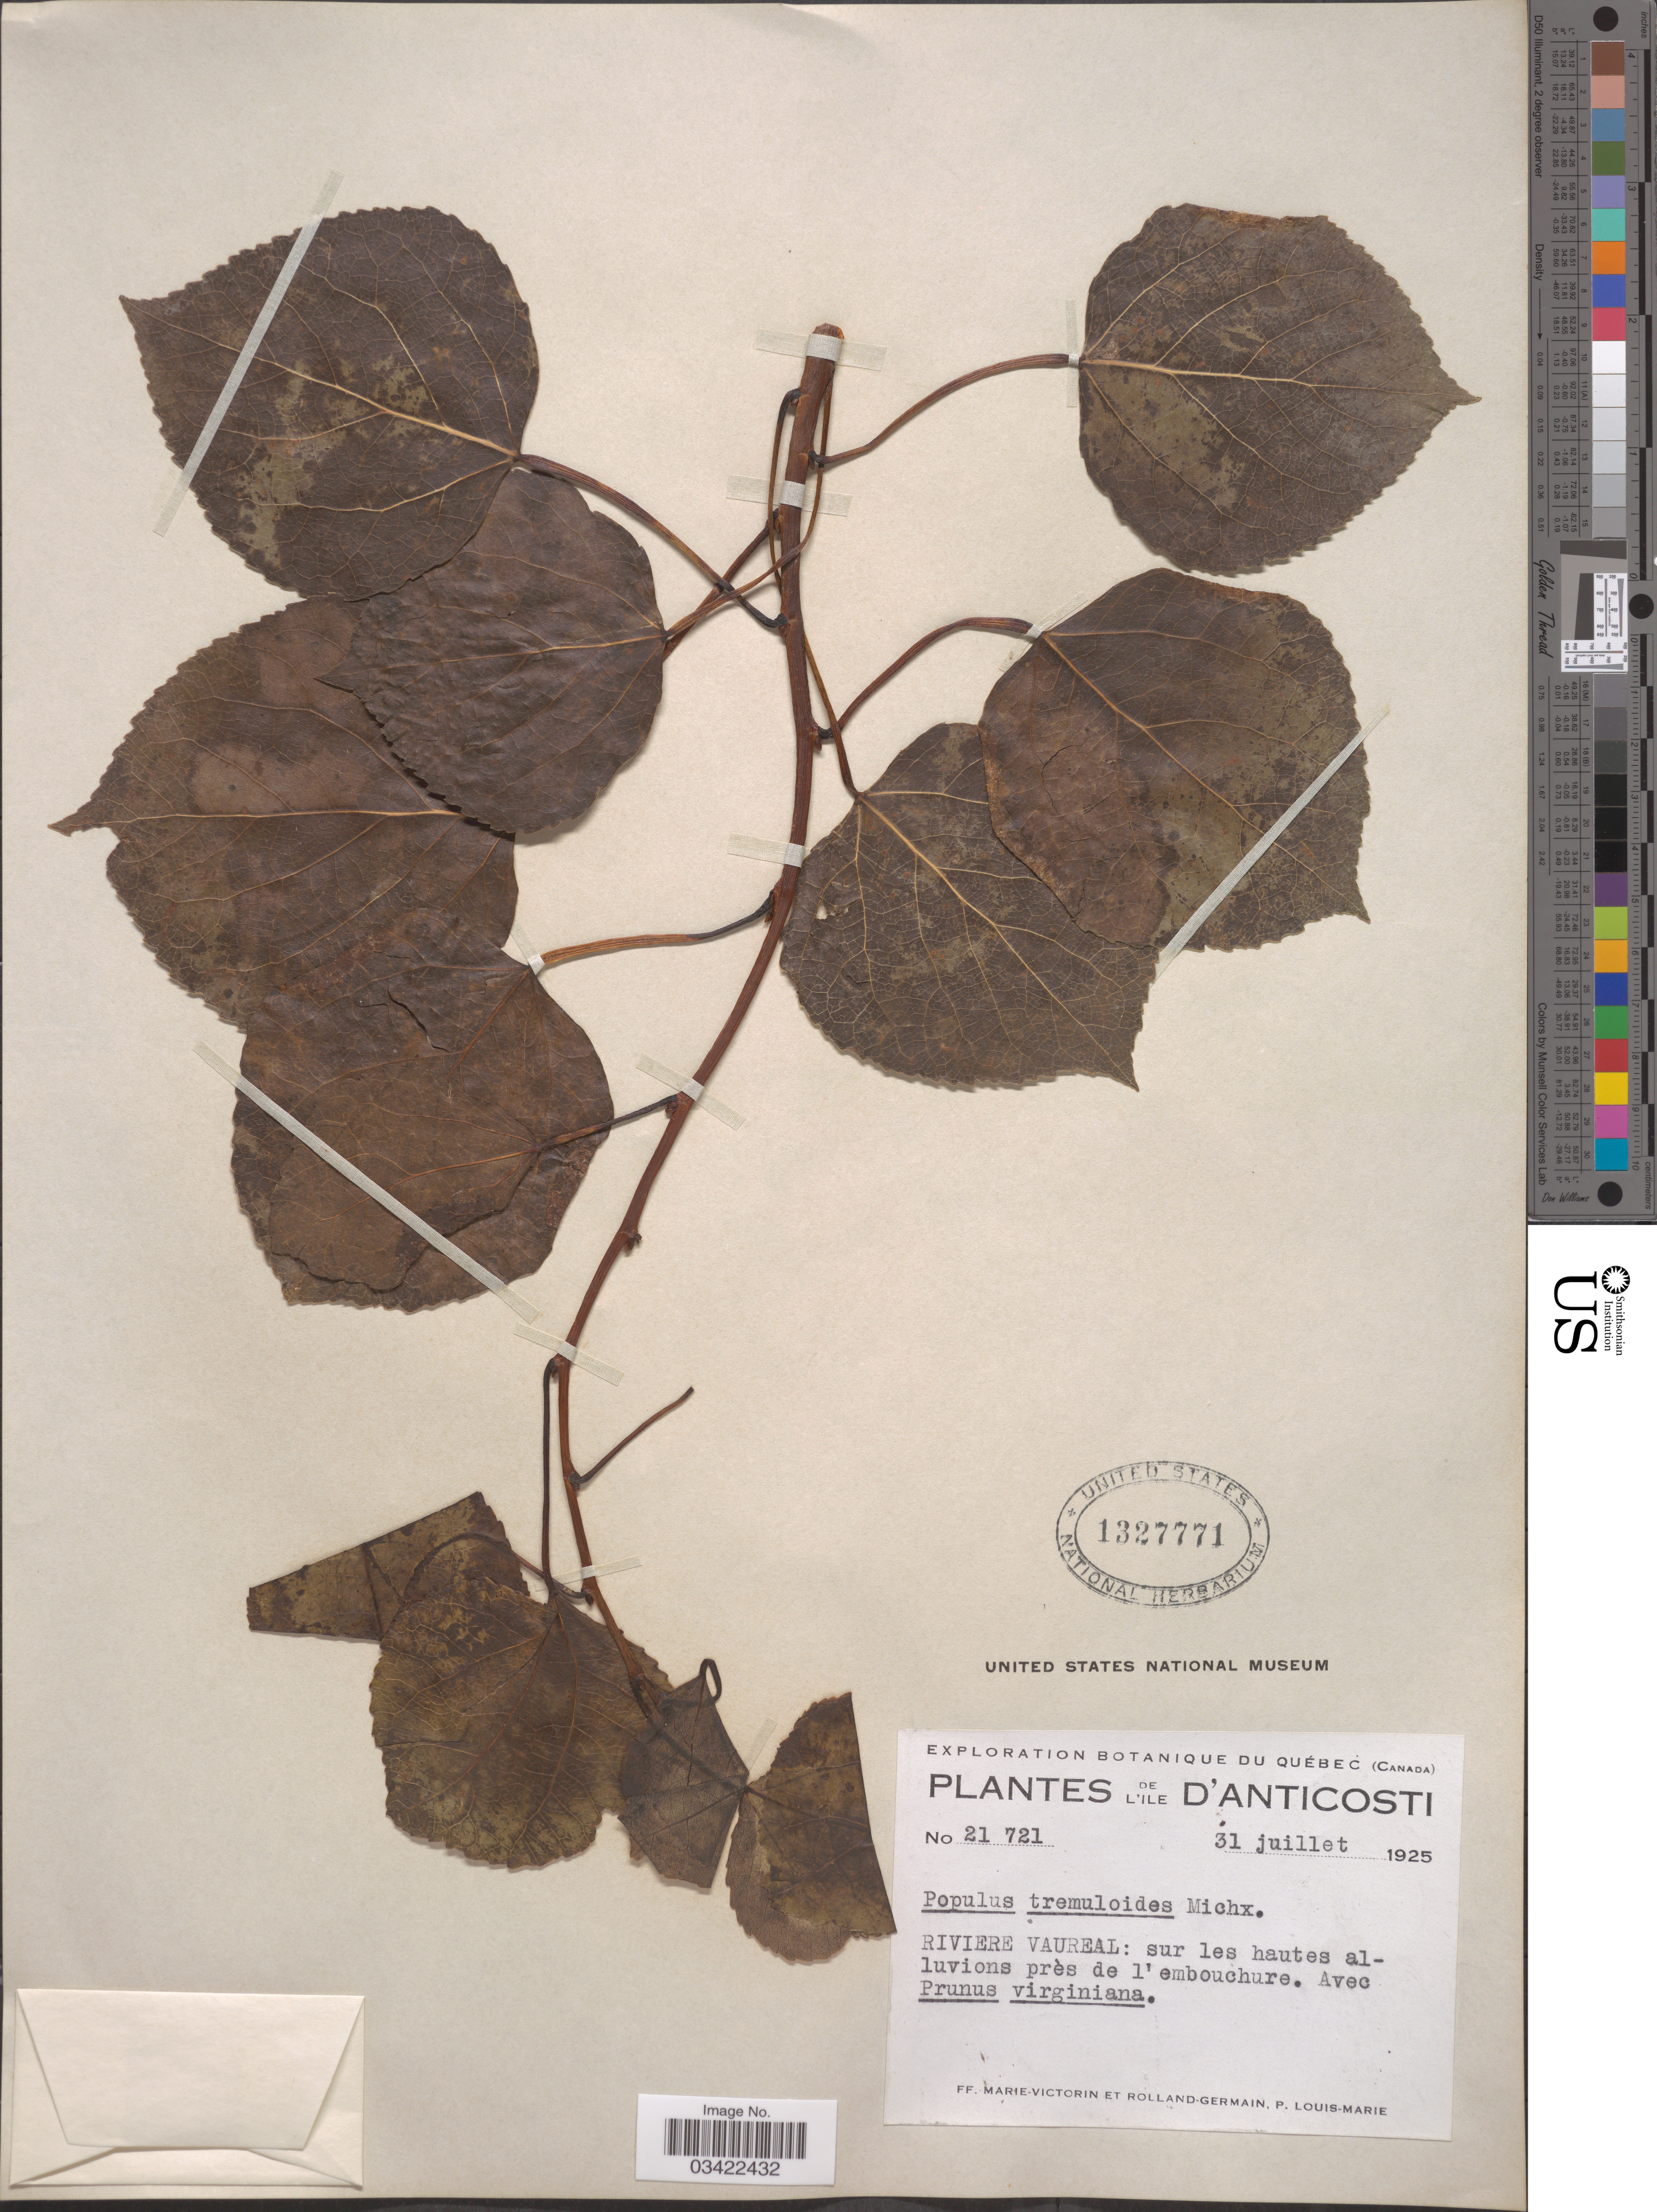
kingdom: Plantae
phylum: Tracheophyta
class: Magnoliopsida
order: Malpighiales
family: Salicaceae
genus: Populus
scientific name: Populus tremuloides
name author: Michx.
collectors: F. Marie-Victorin, Rolland-Germain & P. Louis-Marie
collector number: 21721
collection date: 1925-07-31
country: Canada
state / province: Quebec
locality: Ile d'Anticosti. Riviere Vaureal.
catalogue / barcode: US 1327771